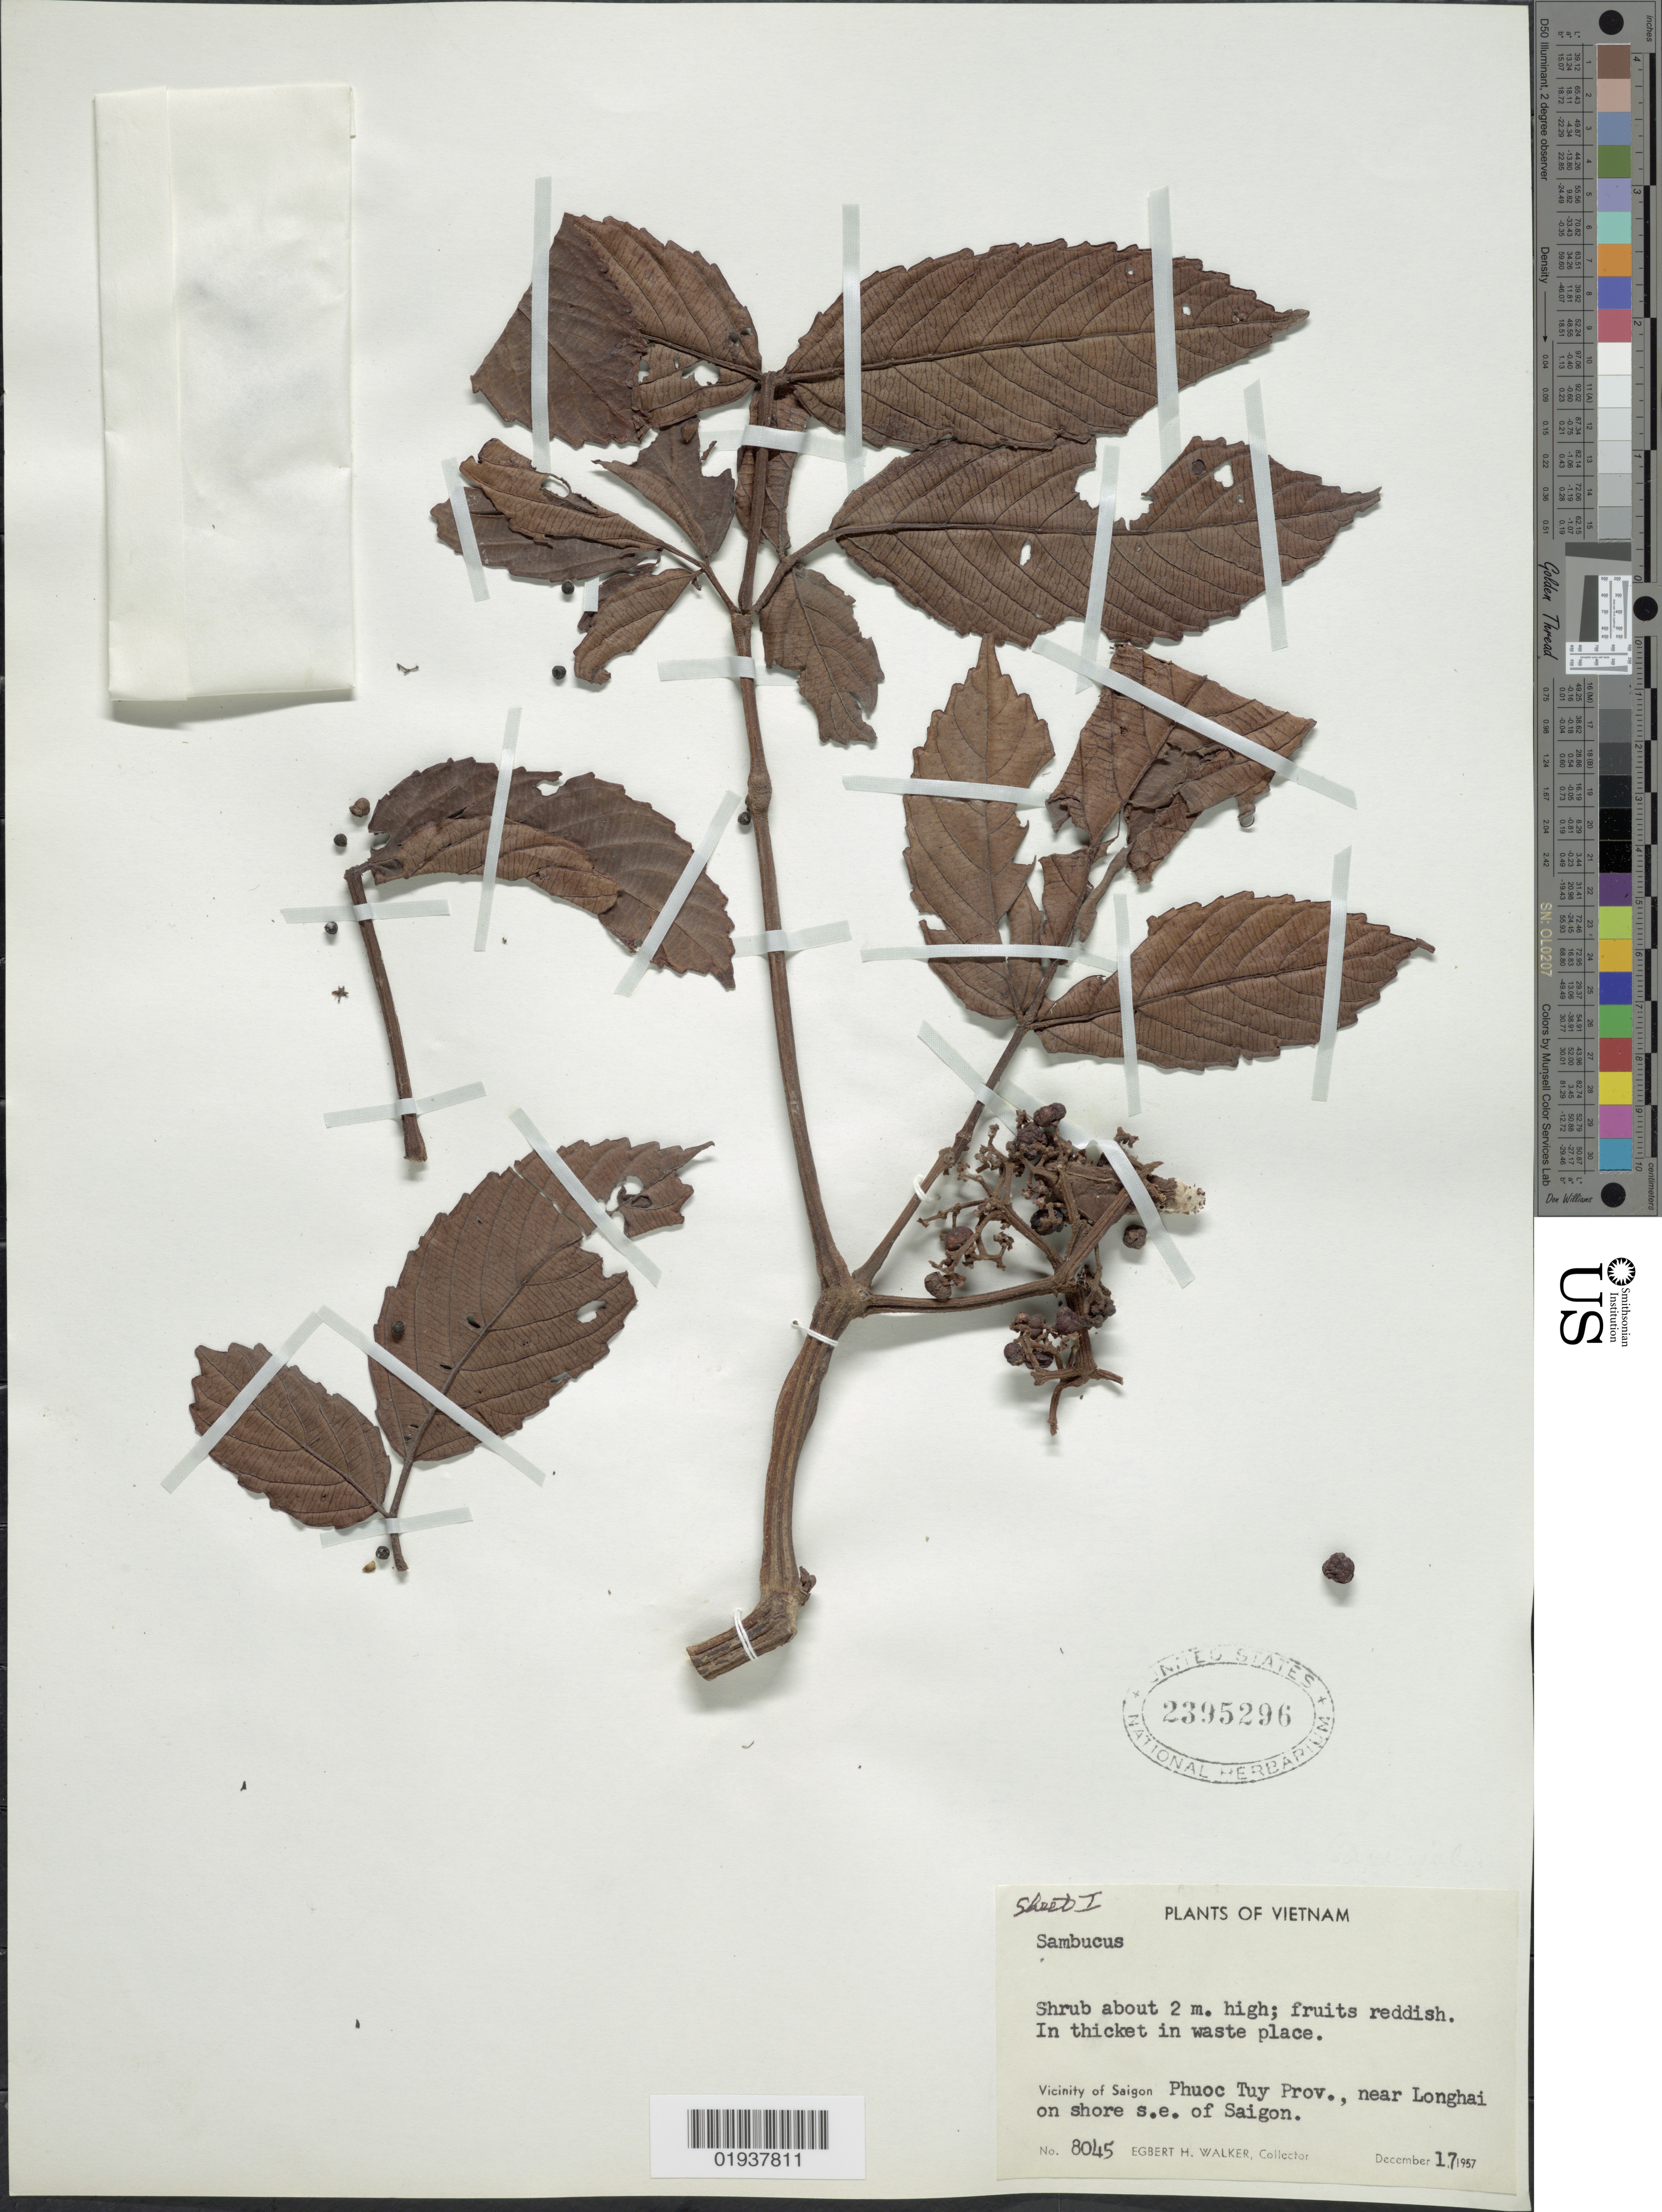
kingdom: Plantae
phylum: Tracheophyta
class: Magnoliopsida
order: Dipsacales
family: Viburnaceae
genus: Sambucus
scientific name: Sambucus sp.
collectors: E. H. Walker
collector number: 8045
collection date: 1957-12-17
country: Vietnam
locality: Vicinity of Saigon Phuoc Tuy Prov., near Longhai on shore s.e. of Saigon.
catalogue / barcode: US 2395296